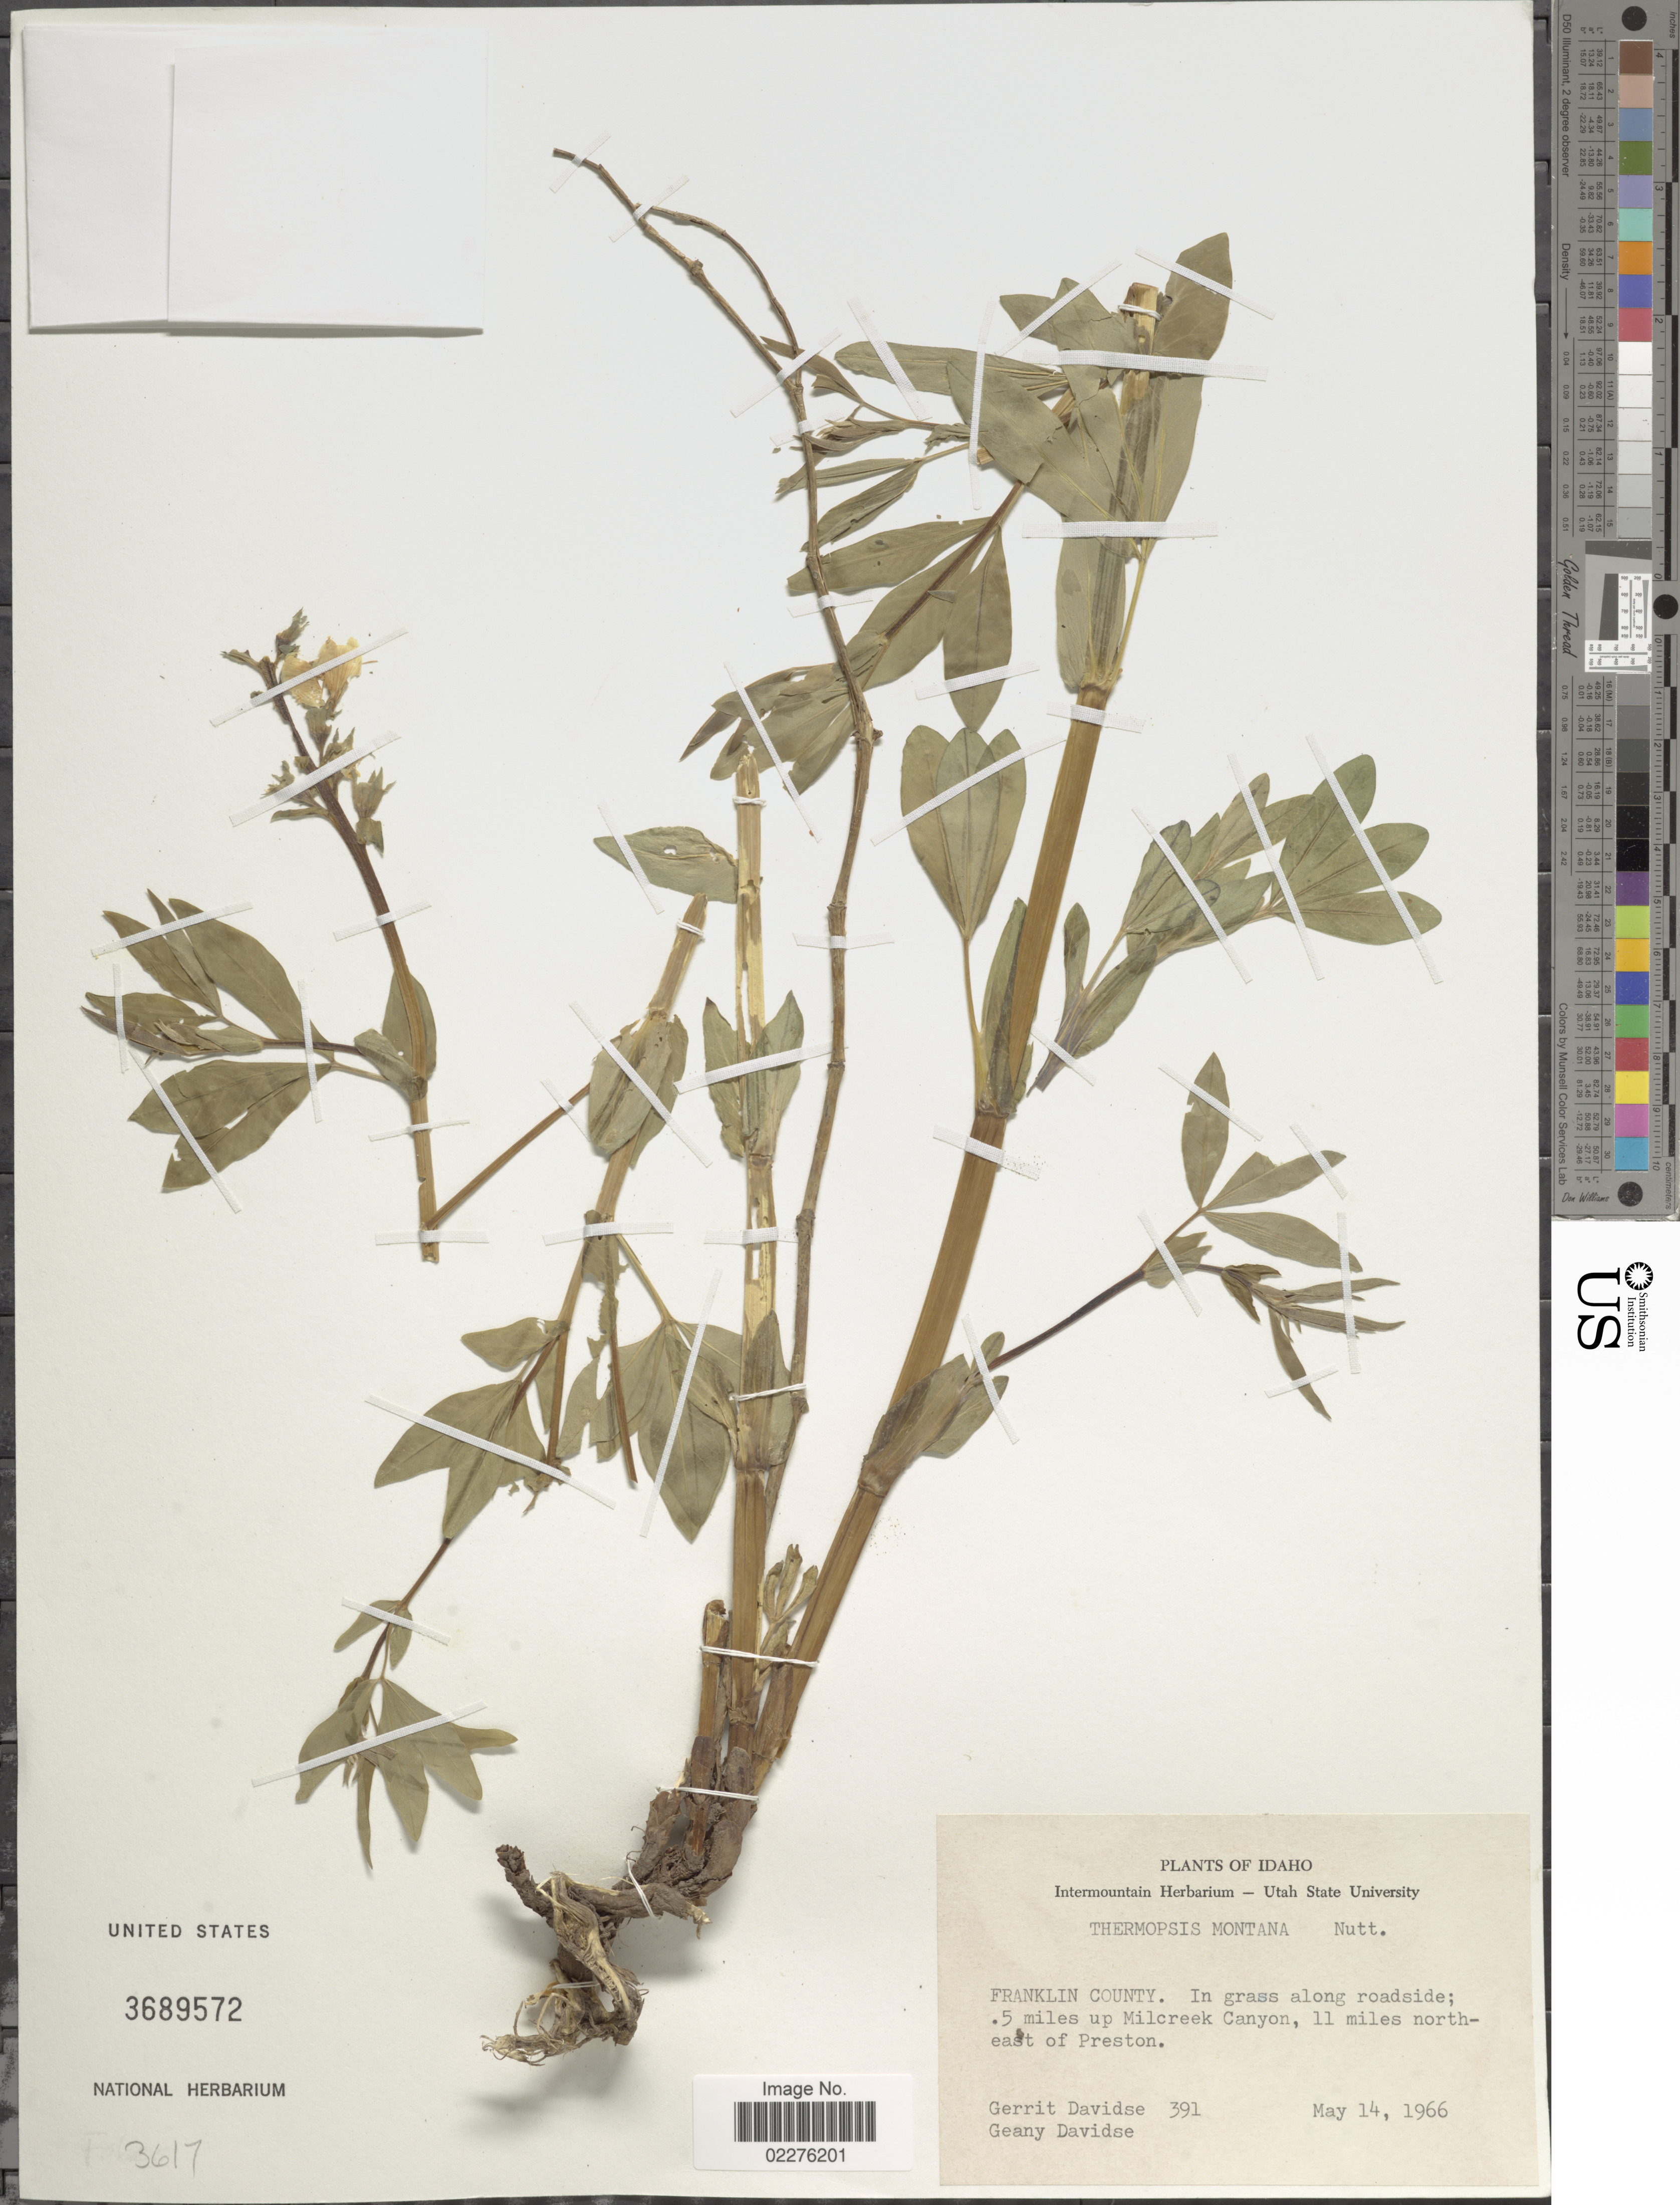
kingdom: Plantae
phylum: Tracheophyta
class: Magnoliopsida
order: Fabales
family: Fabaceae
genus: Thermopsis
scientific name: Thermopsis montana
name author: Nutt.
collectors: G. Davidse & G. Davidse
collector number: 391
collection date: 1966-05-14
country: United States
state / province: Idaho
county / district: Franklin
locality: In grass along roadside; 5 miles up Milcreek Canyon, 11 miles northeast of Preston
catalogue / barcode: US 3689572